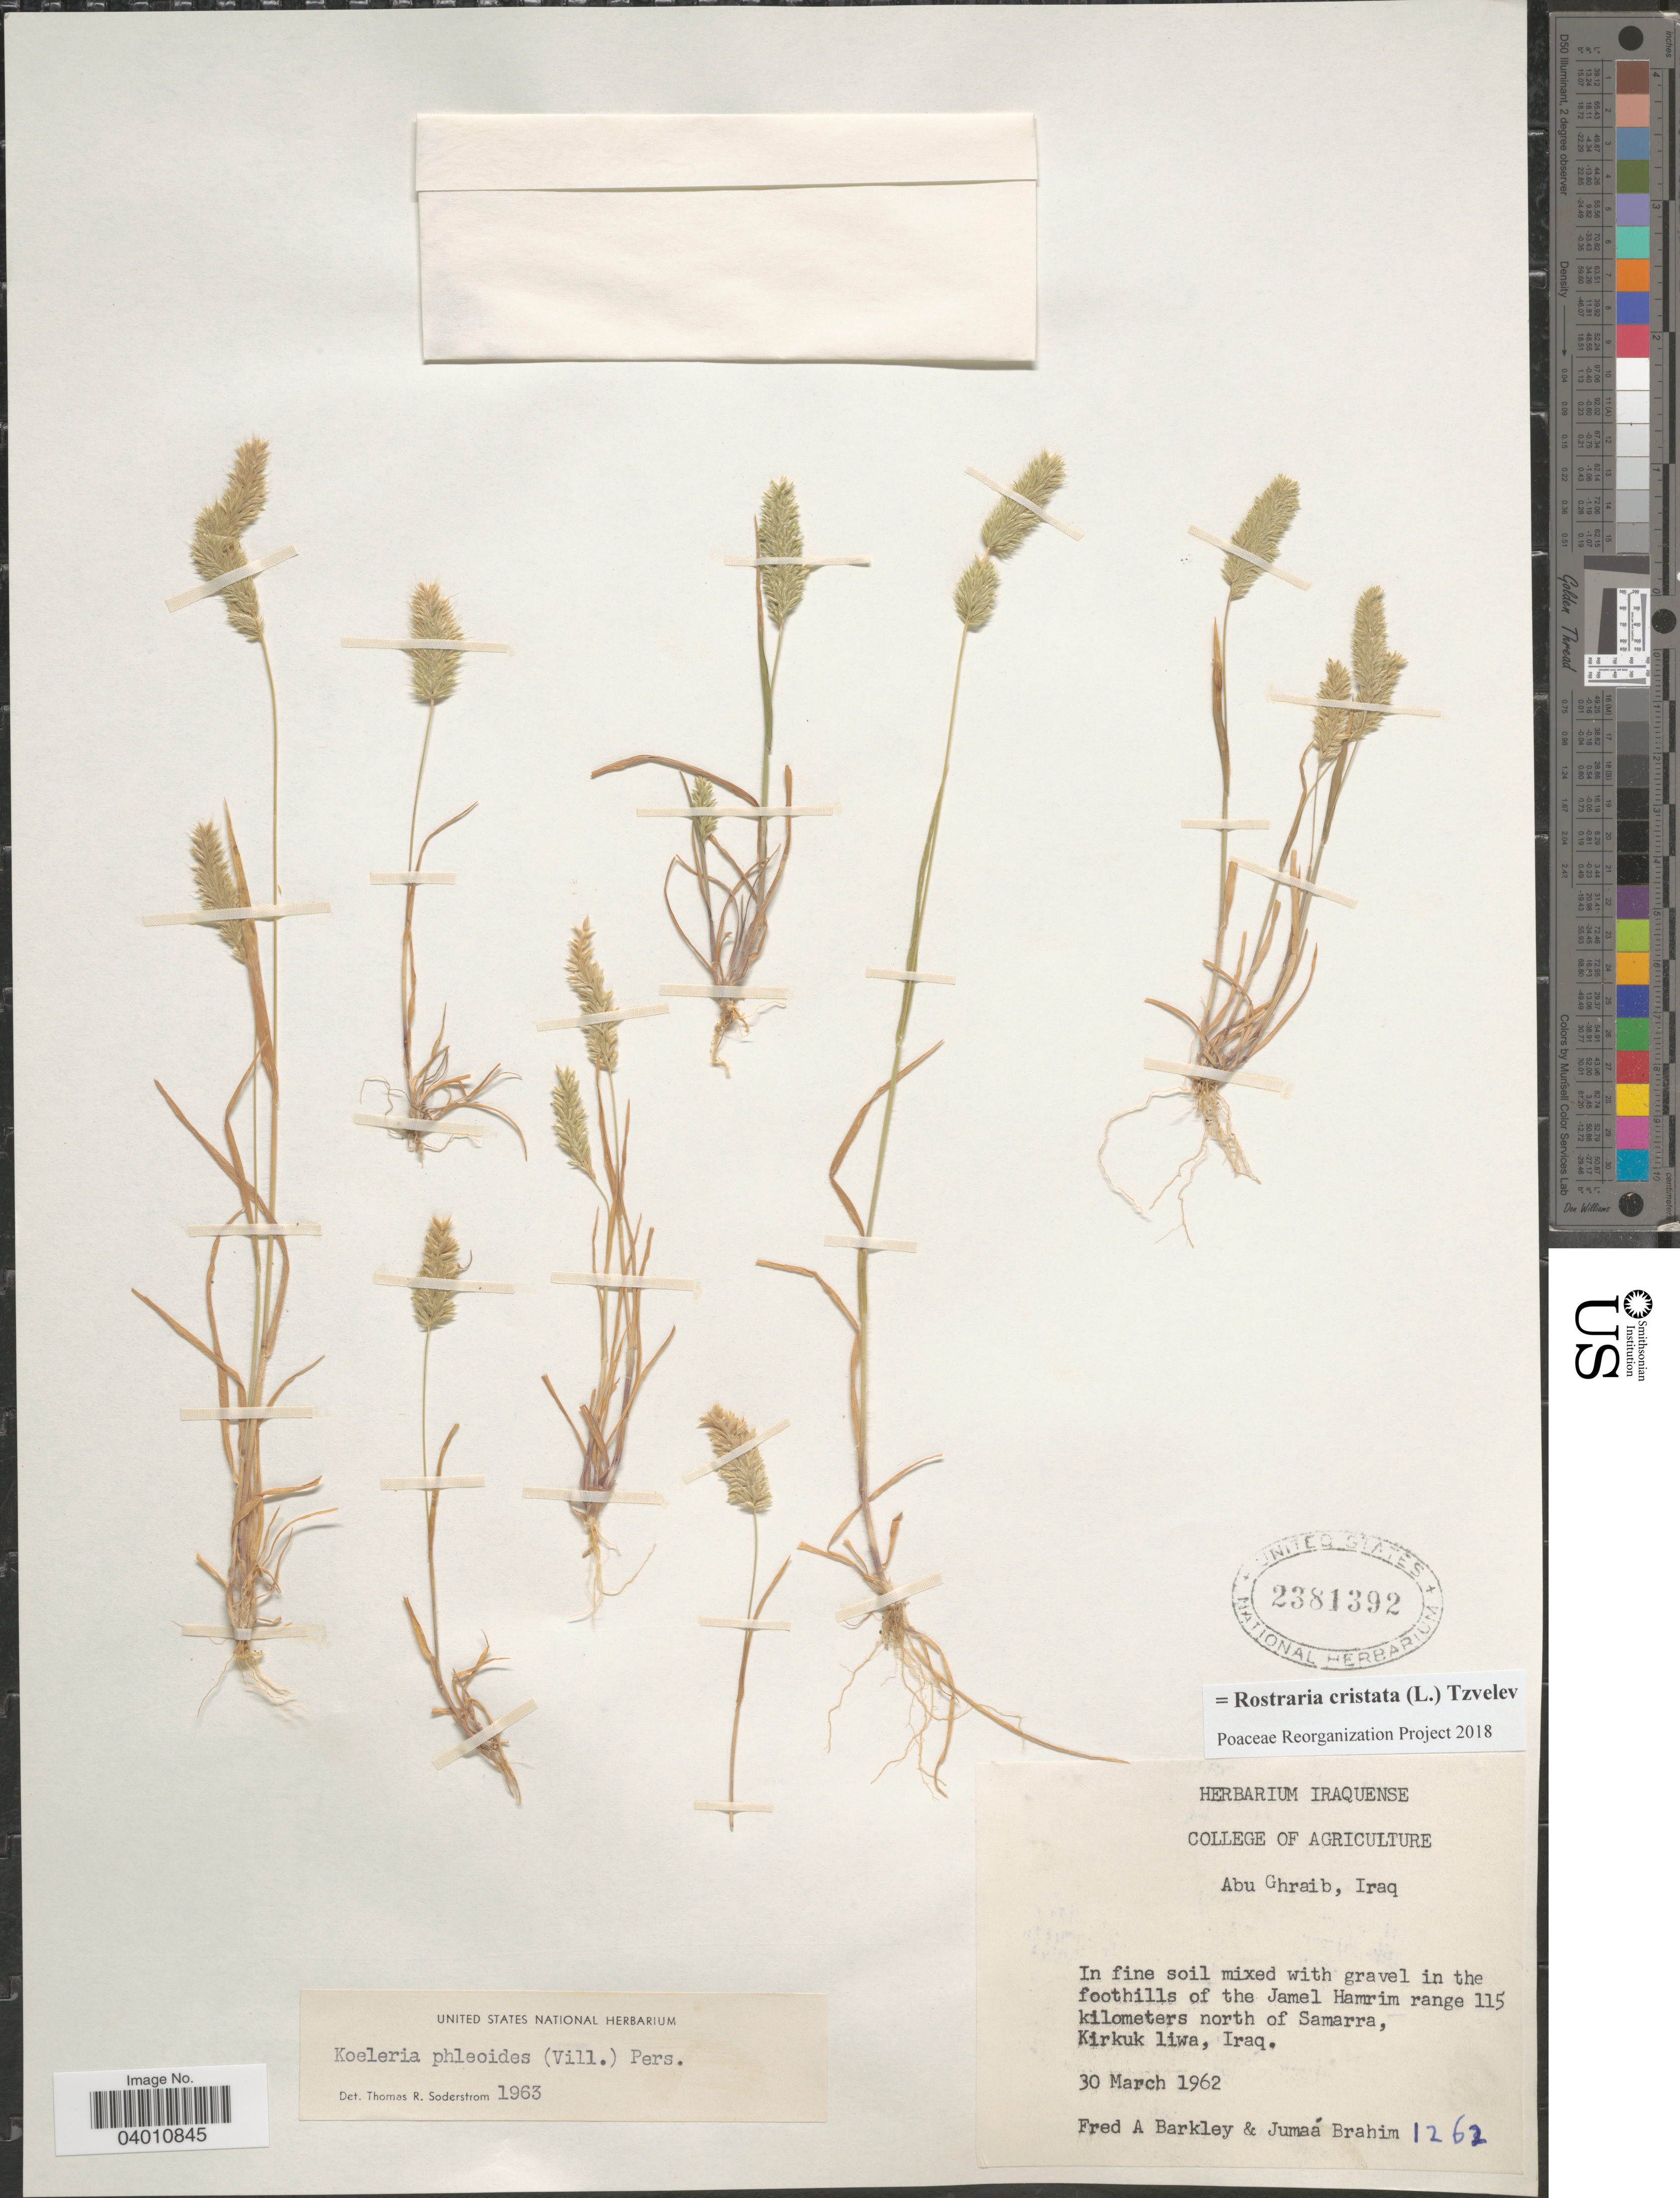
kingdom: Plantae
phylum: Tracheophyta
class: Liliopsida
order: Poales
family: Poaceae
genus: Rostraria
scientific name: Rostraria cristata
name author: (L.) Tzvelev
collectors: F. A. Barkley & Brahim M., J.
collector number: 1262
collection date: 1962-03-30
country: Iraq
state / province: Kirkūk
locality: In fine soil mixed with gravel in the foothills of the Jamel Hamrim range 115 kilometers north of Samarra, Kirkuk liwa.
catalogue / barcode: US 2381392